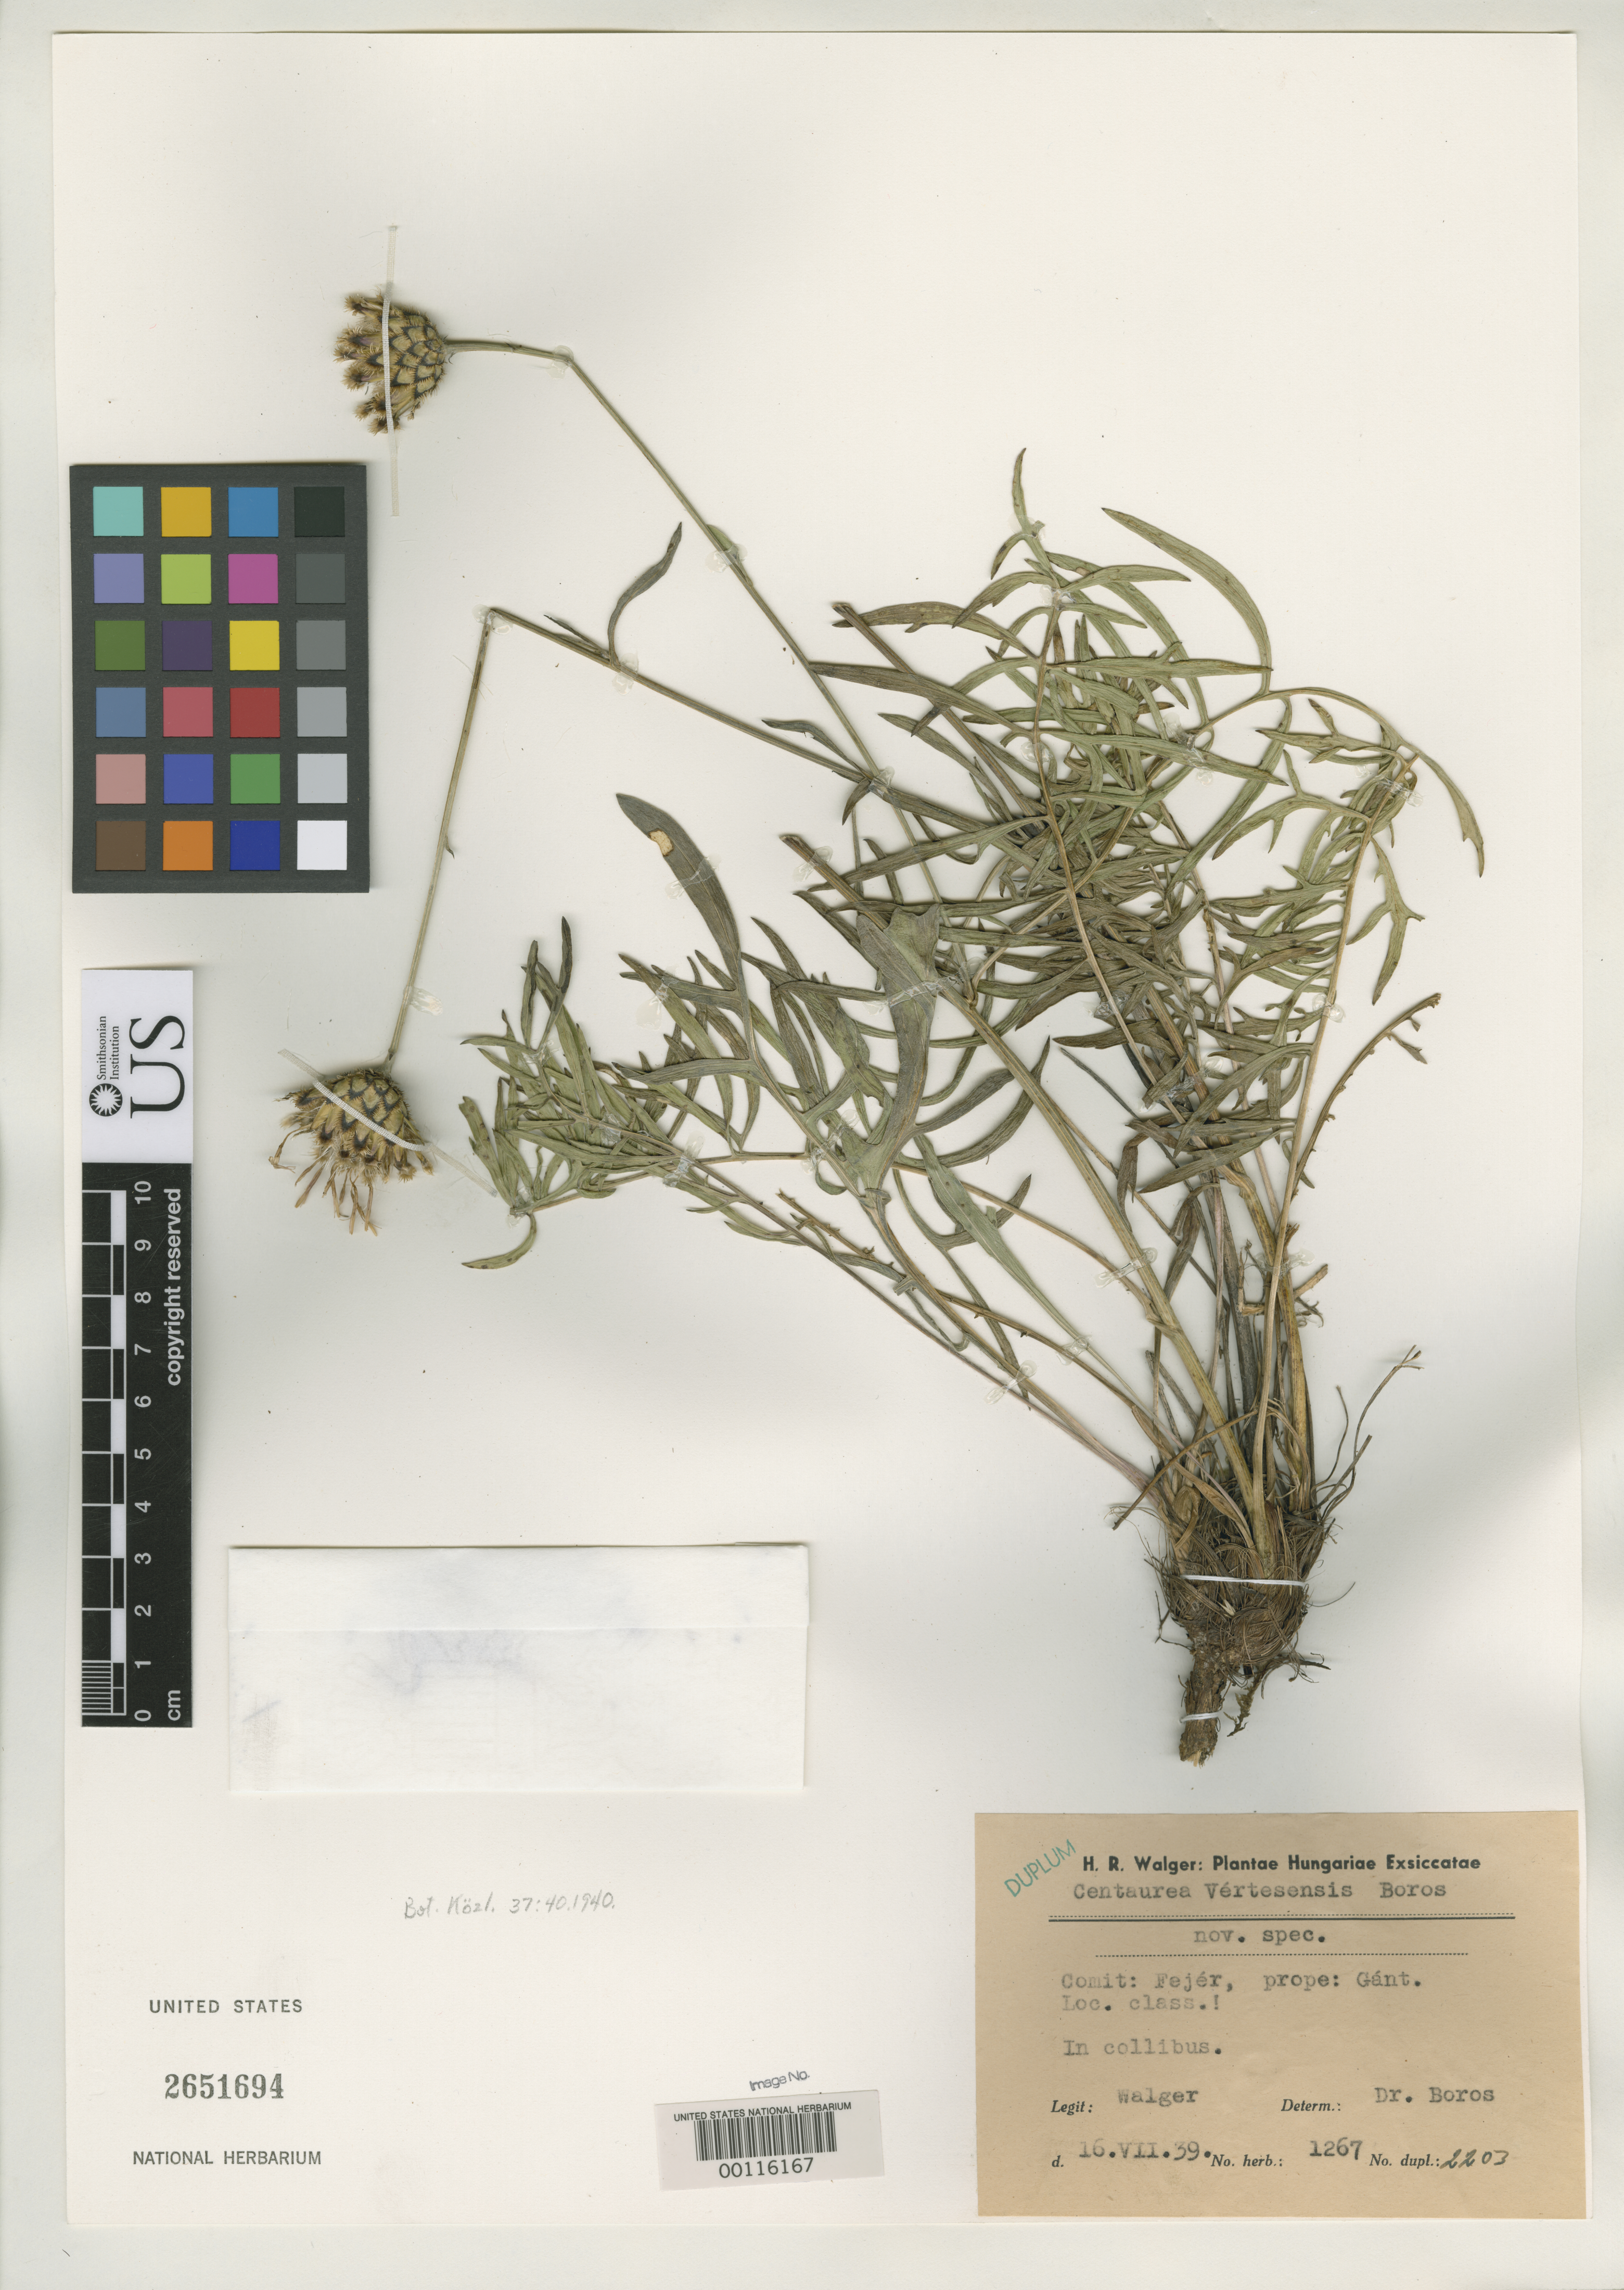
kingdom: Plantae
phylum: Tracheophyta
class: Magnoliopsida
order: Asterales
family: Asteraceae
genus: Centaurea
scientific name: Centaurea vertesensis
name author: Boros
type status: Type Collection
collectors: H. Walger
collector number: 2203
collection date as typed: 16 Jul 1939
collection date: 1939-07-16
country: Hungary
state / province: Fejer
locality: Near Gant.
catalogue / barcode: US 2651694